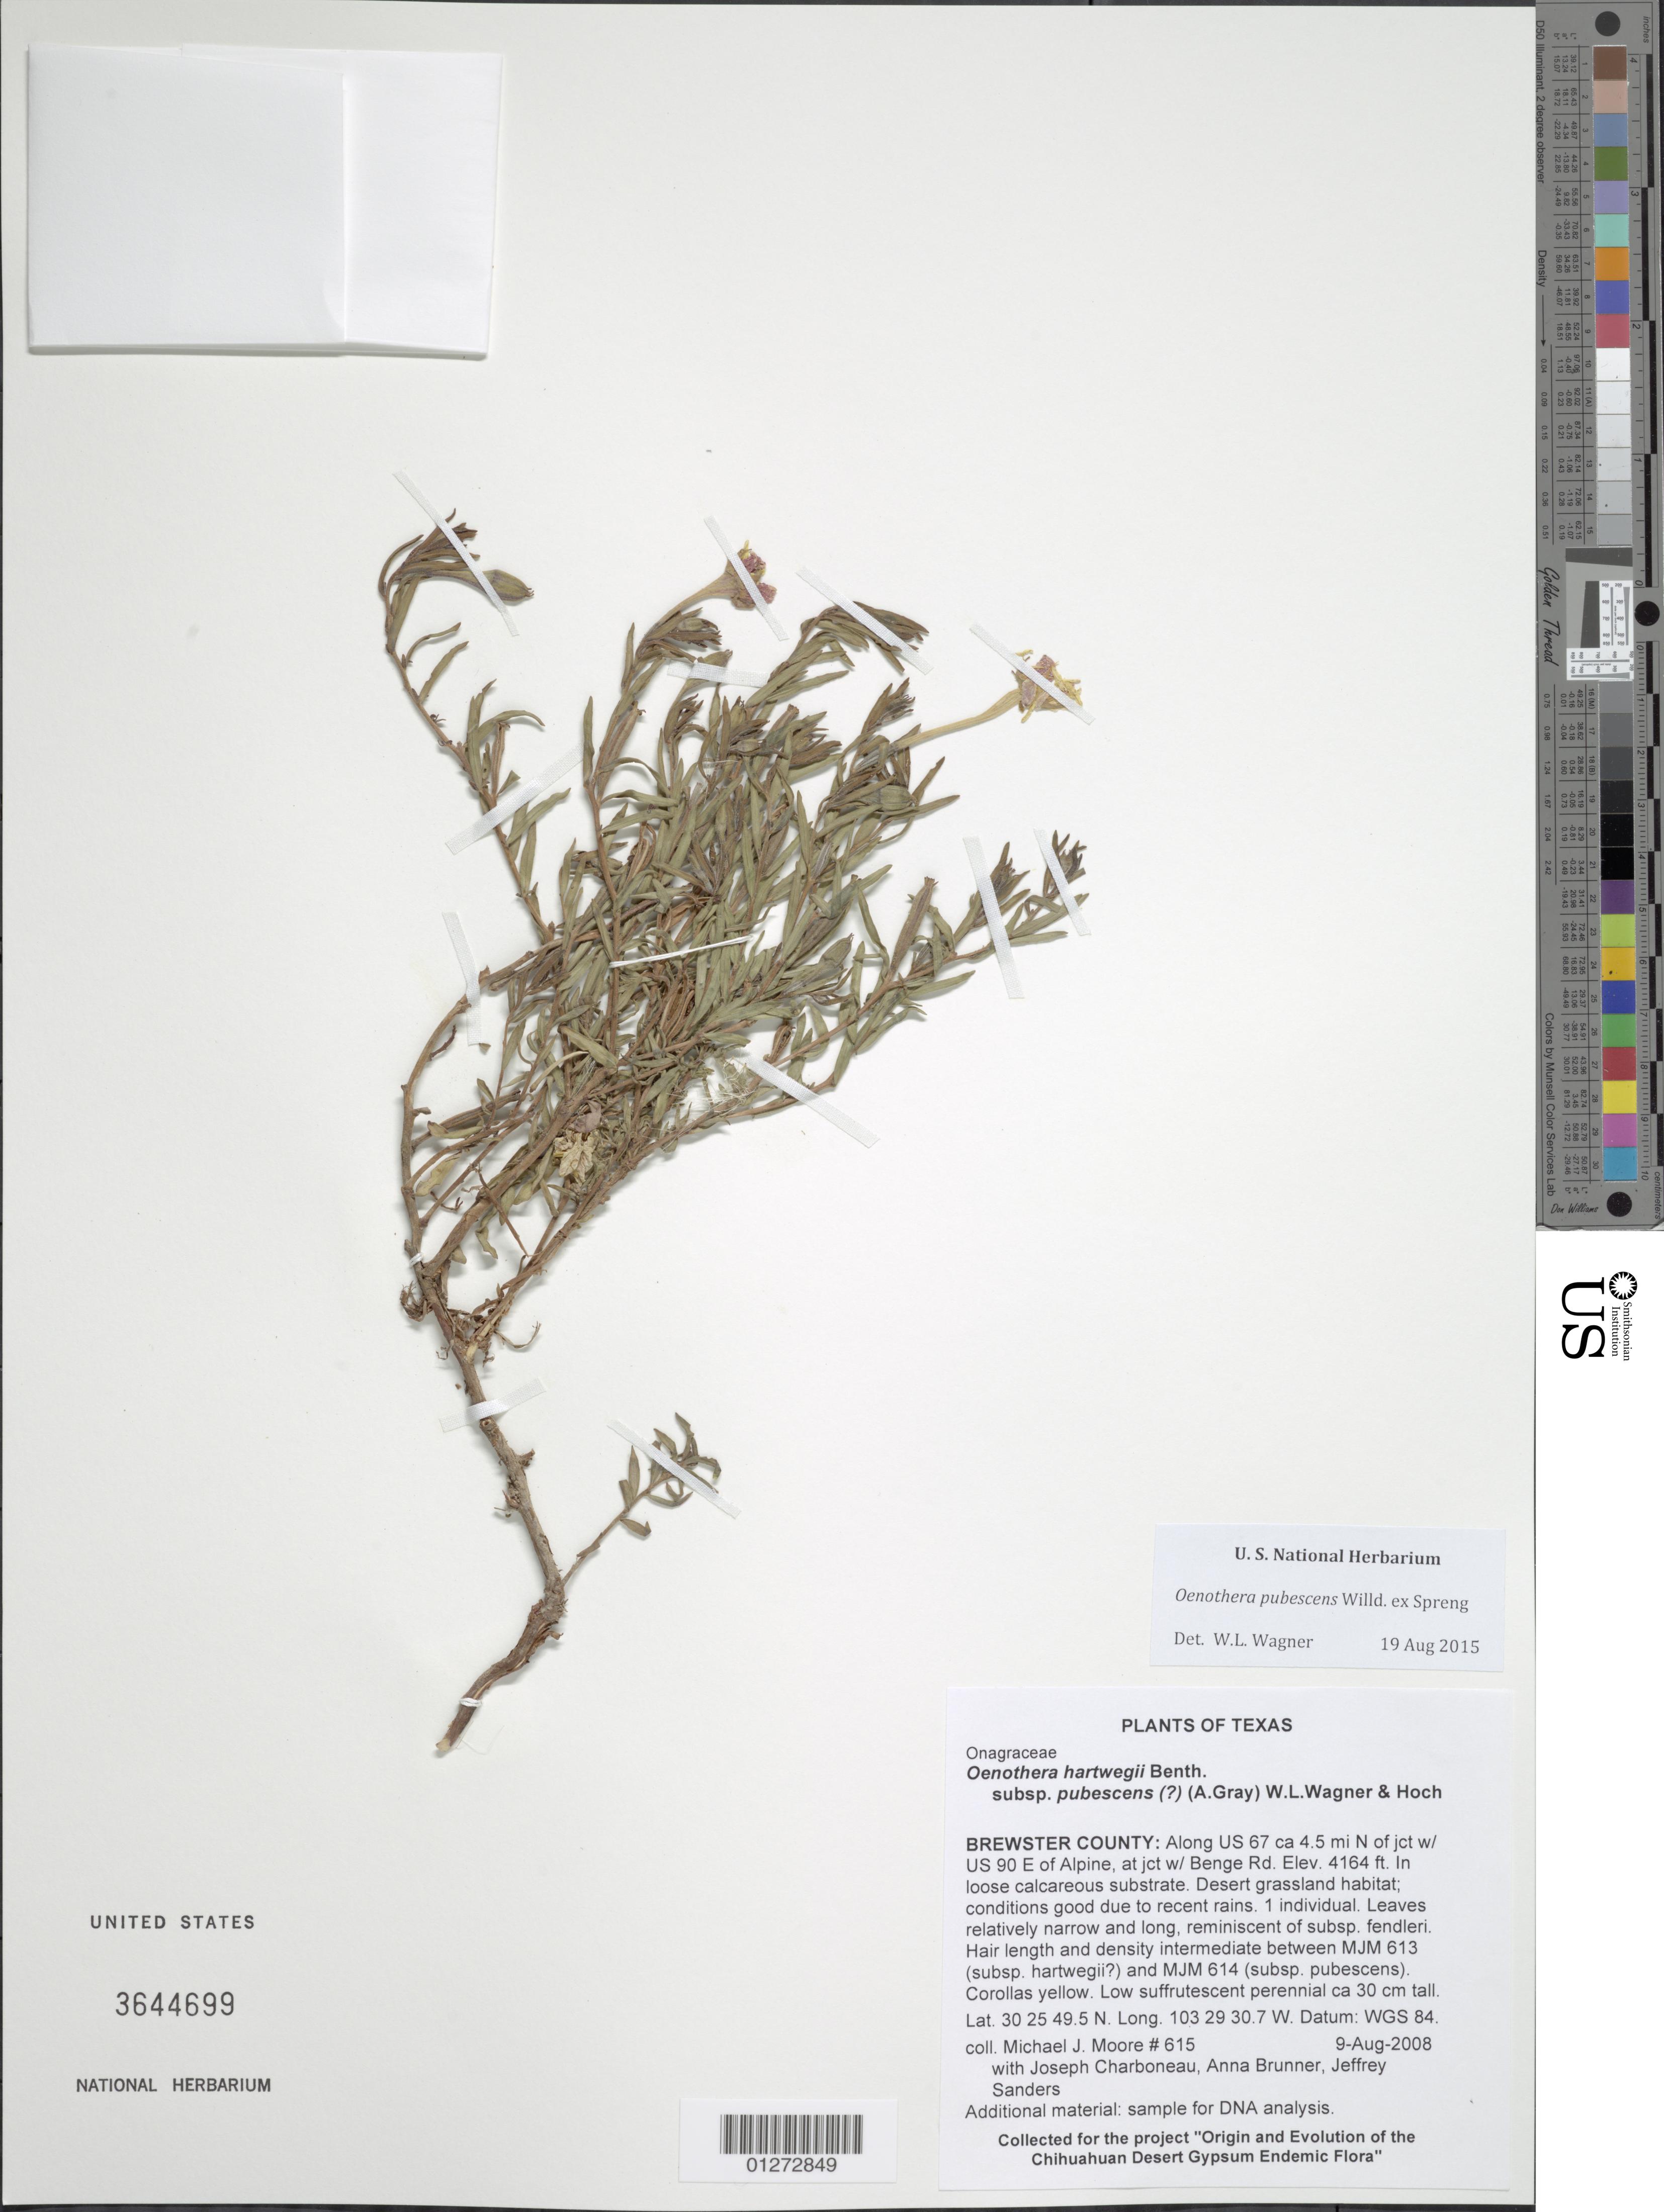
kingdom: Plantae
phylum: Tracheophyta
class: Magnoliopsida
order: Myrtales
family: Onagraceae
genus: Oenothera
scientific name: Oenothera hartwegii subsp. hartwegii x O. hartwegii subsp. pubescens (A. Gray) W.L. Wagner & Hoch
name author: Benth.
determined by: Cooper, B. J.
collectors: M. J. Moore, J. L. M. Charboneau, A. Brunner & J. Sanders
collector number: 615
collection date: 2004-08-08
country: United States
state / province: Texas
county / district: Brewster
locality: Along US 67 ca 4.5 mi N of jct w/ US 90 E of Alpine, at jct w/ Benge Rd.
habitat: In loose calcareous substrate. Desert grassland habitat; conditions good due to recent rains.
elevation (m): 1269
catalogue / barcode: US 3644699